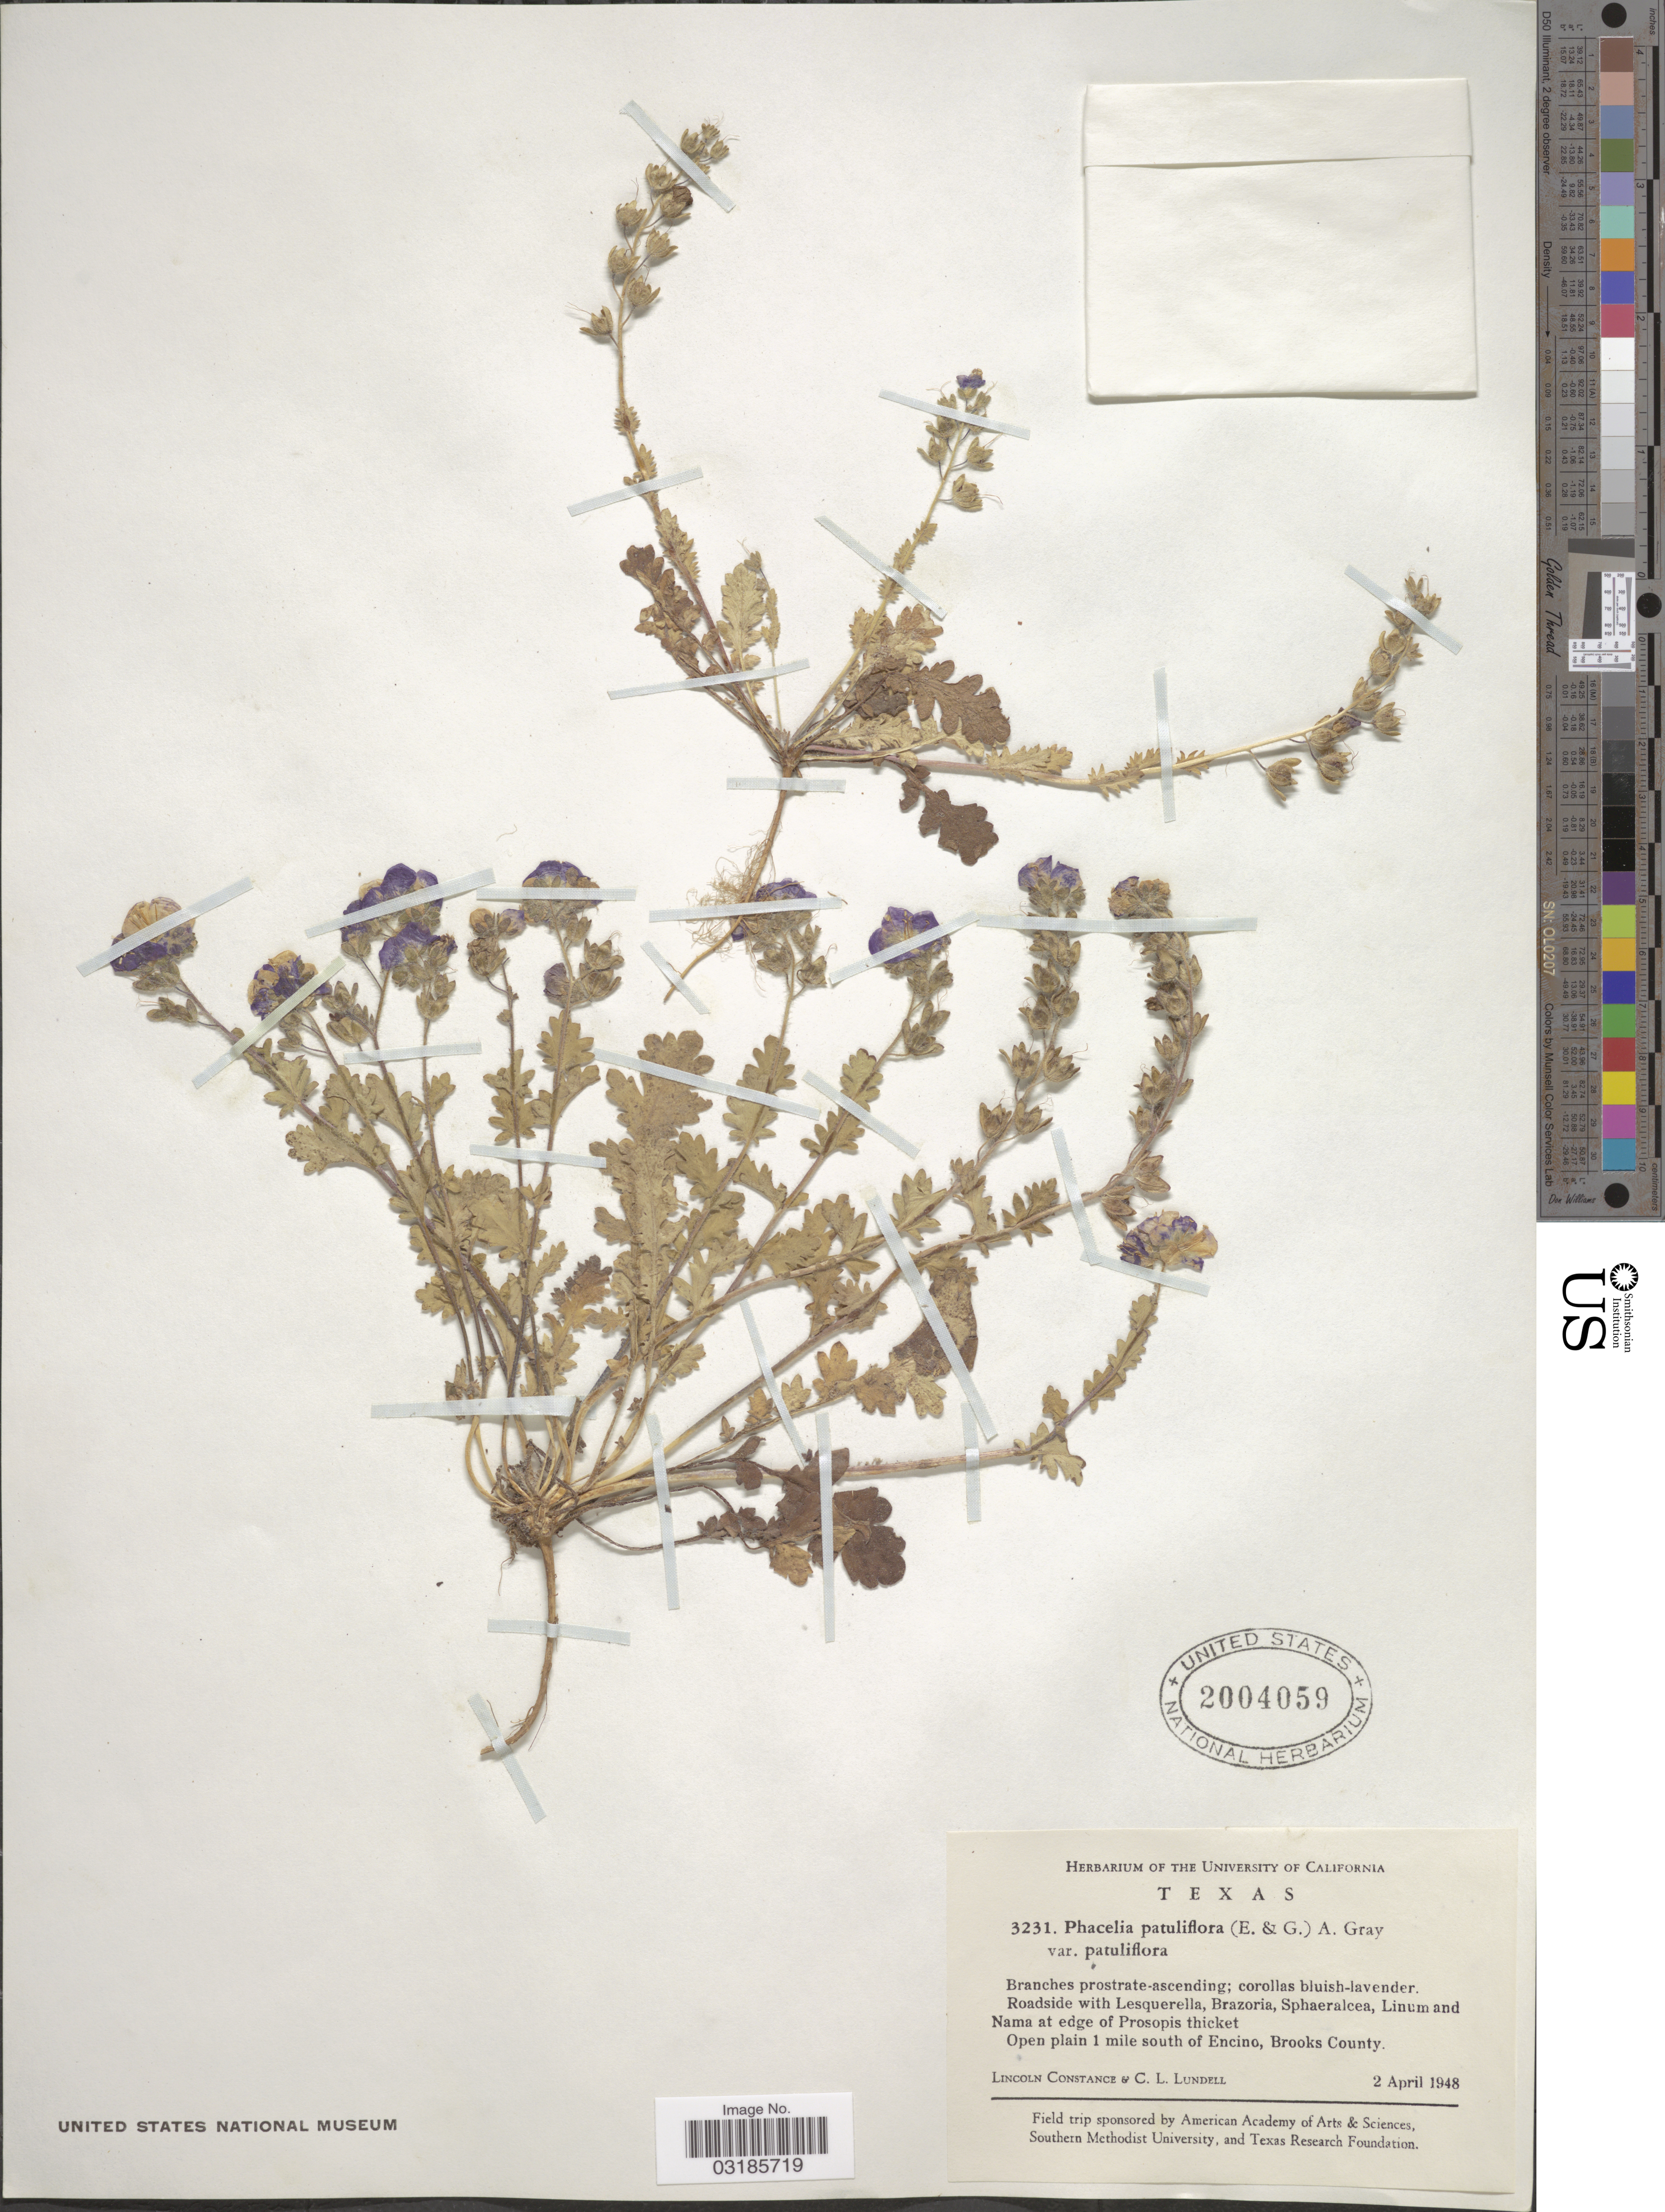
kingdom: Plantae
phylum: Tracheophyta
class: Magnoliopsida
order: Boraginales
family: Hydrophyllaceae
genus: Phacelia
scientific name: Phacelia patuliflora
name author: (Engelm. & A. Gray) A. Gray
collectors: L. Constance & C. L. Lundell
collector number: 3231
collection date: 1948-04-02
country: United States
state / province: Texas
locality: Open plain 1 mile south of Encino, Brooks County.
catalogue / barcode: US 2004059